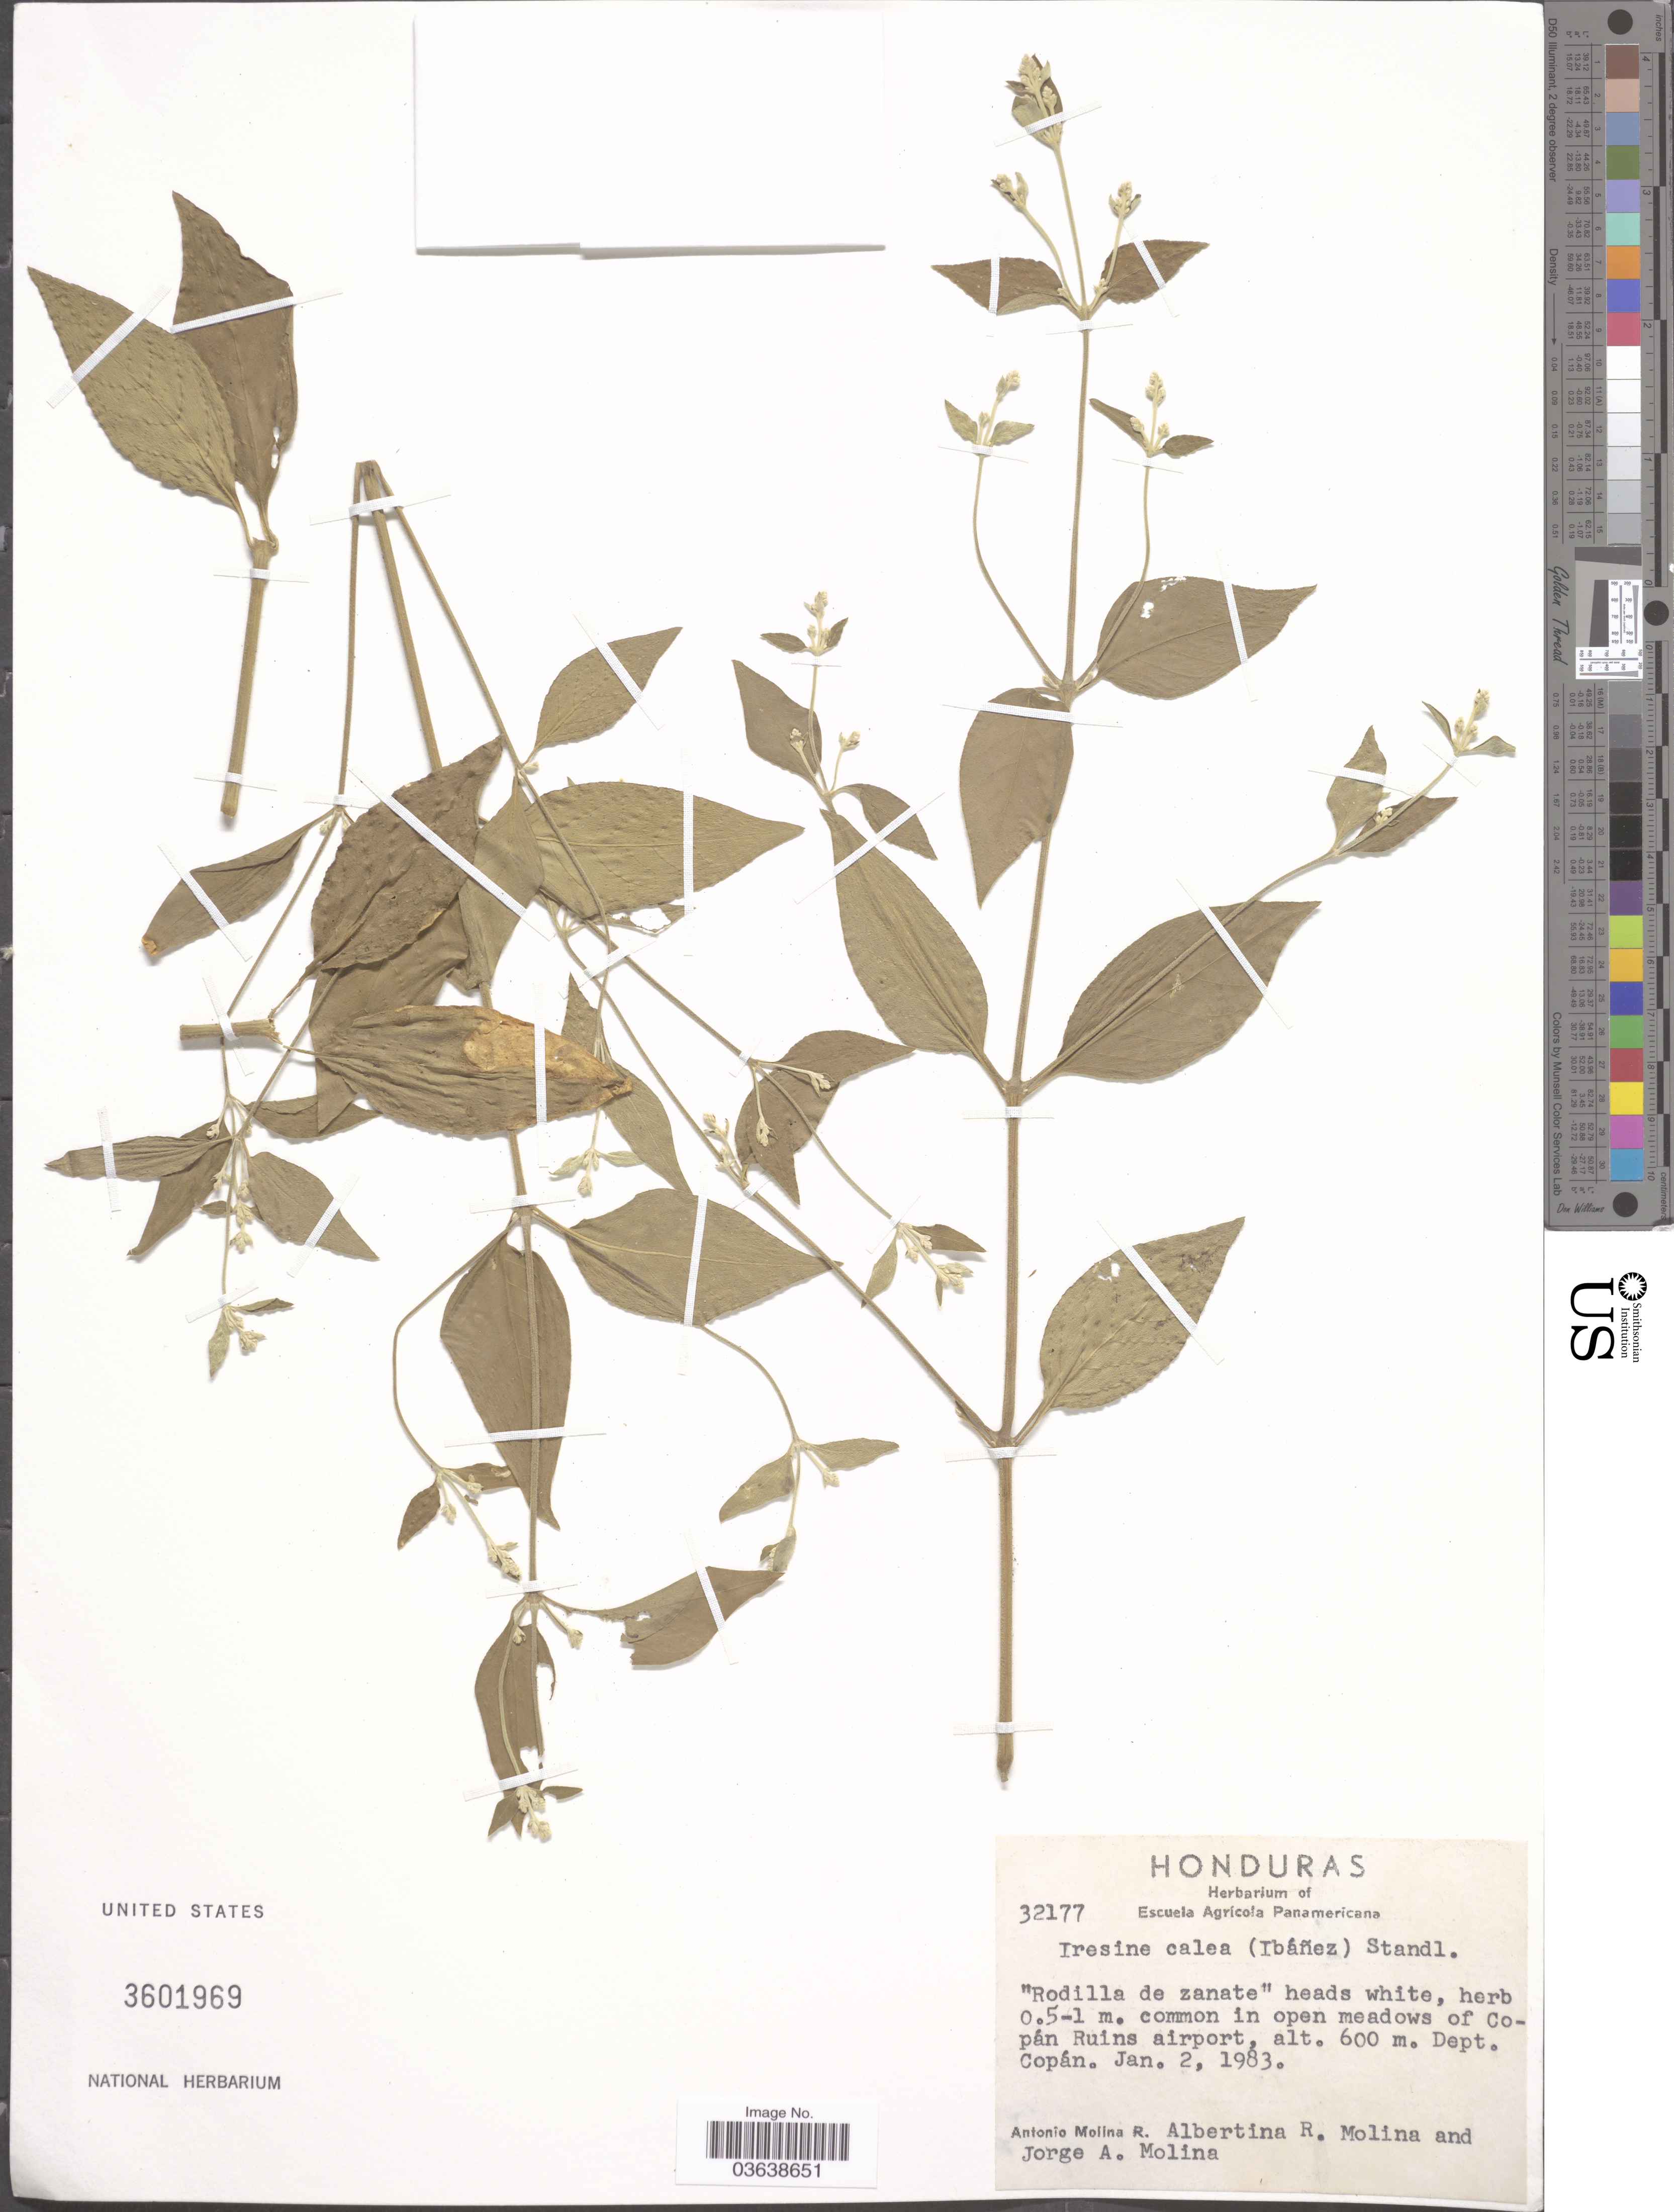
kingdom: Plantae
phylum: Tracheophyta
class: Magnoliopsida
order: Caryophyllales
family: Amaranthaceae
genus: Iresine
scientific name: Iresine calea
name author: (Ibáñez) Standl.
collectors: A. Molina R., A. R. Molina & J. A. Molina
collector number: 32177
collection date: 1983-01-02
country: Honduras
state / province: Copán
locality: Open meadows of Copán Ruins airport, Dept. Copán.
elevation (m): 600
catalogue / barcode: US 3601969